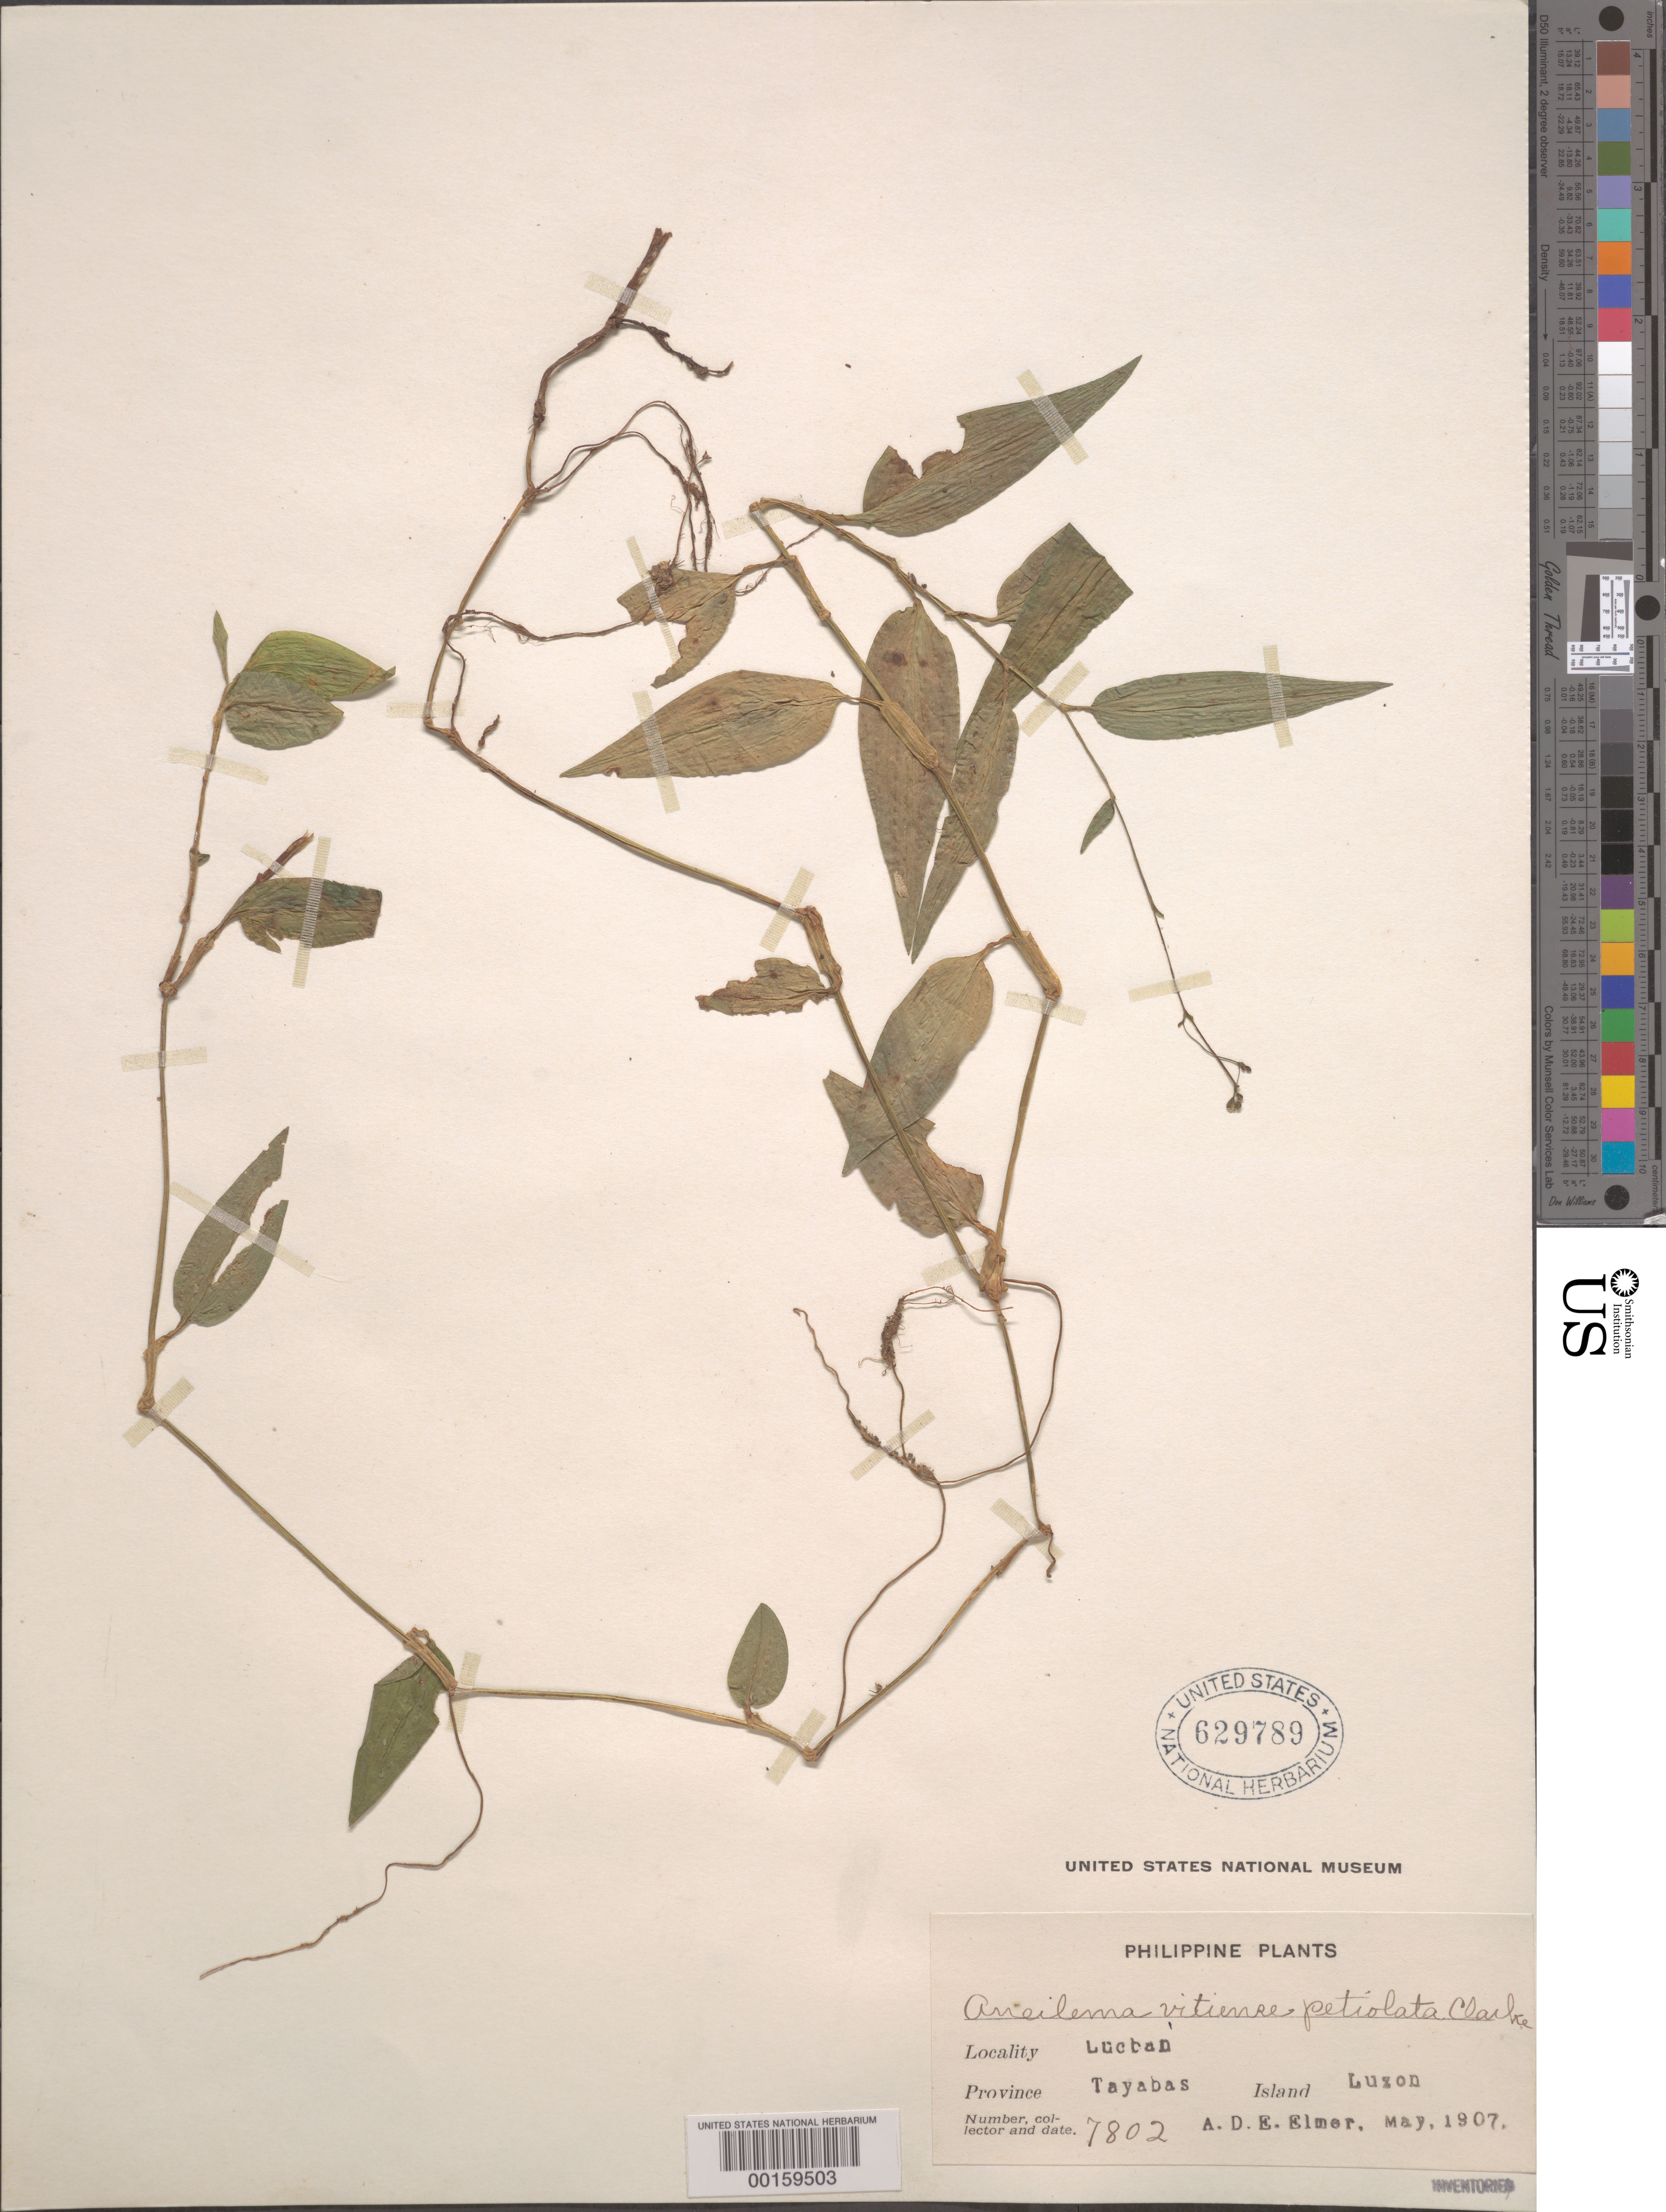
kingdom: Plantae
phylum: Tracheophyta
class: Liliopsida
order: Commelinales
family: Commelinaceae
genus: Rhopalephora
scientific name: Rhopalephora vitiensis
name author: (Seem.) Faden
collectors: A. D. E. Elmer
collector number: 7802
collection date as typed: May 1907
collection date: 1907-05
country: Philippines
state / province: Calabarzon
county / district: Quezon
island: Luzon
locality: Lucban, Tayabas Prov. = Quezon Prov.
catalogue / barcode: US 629789